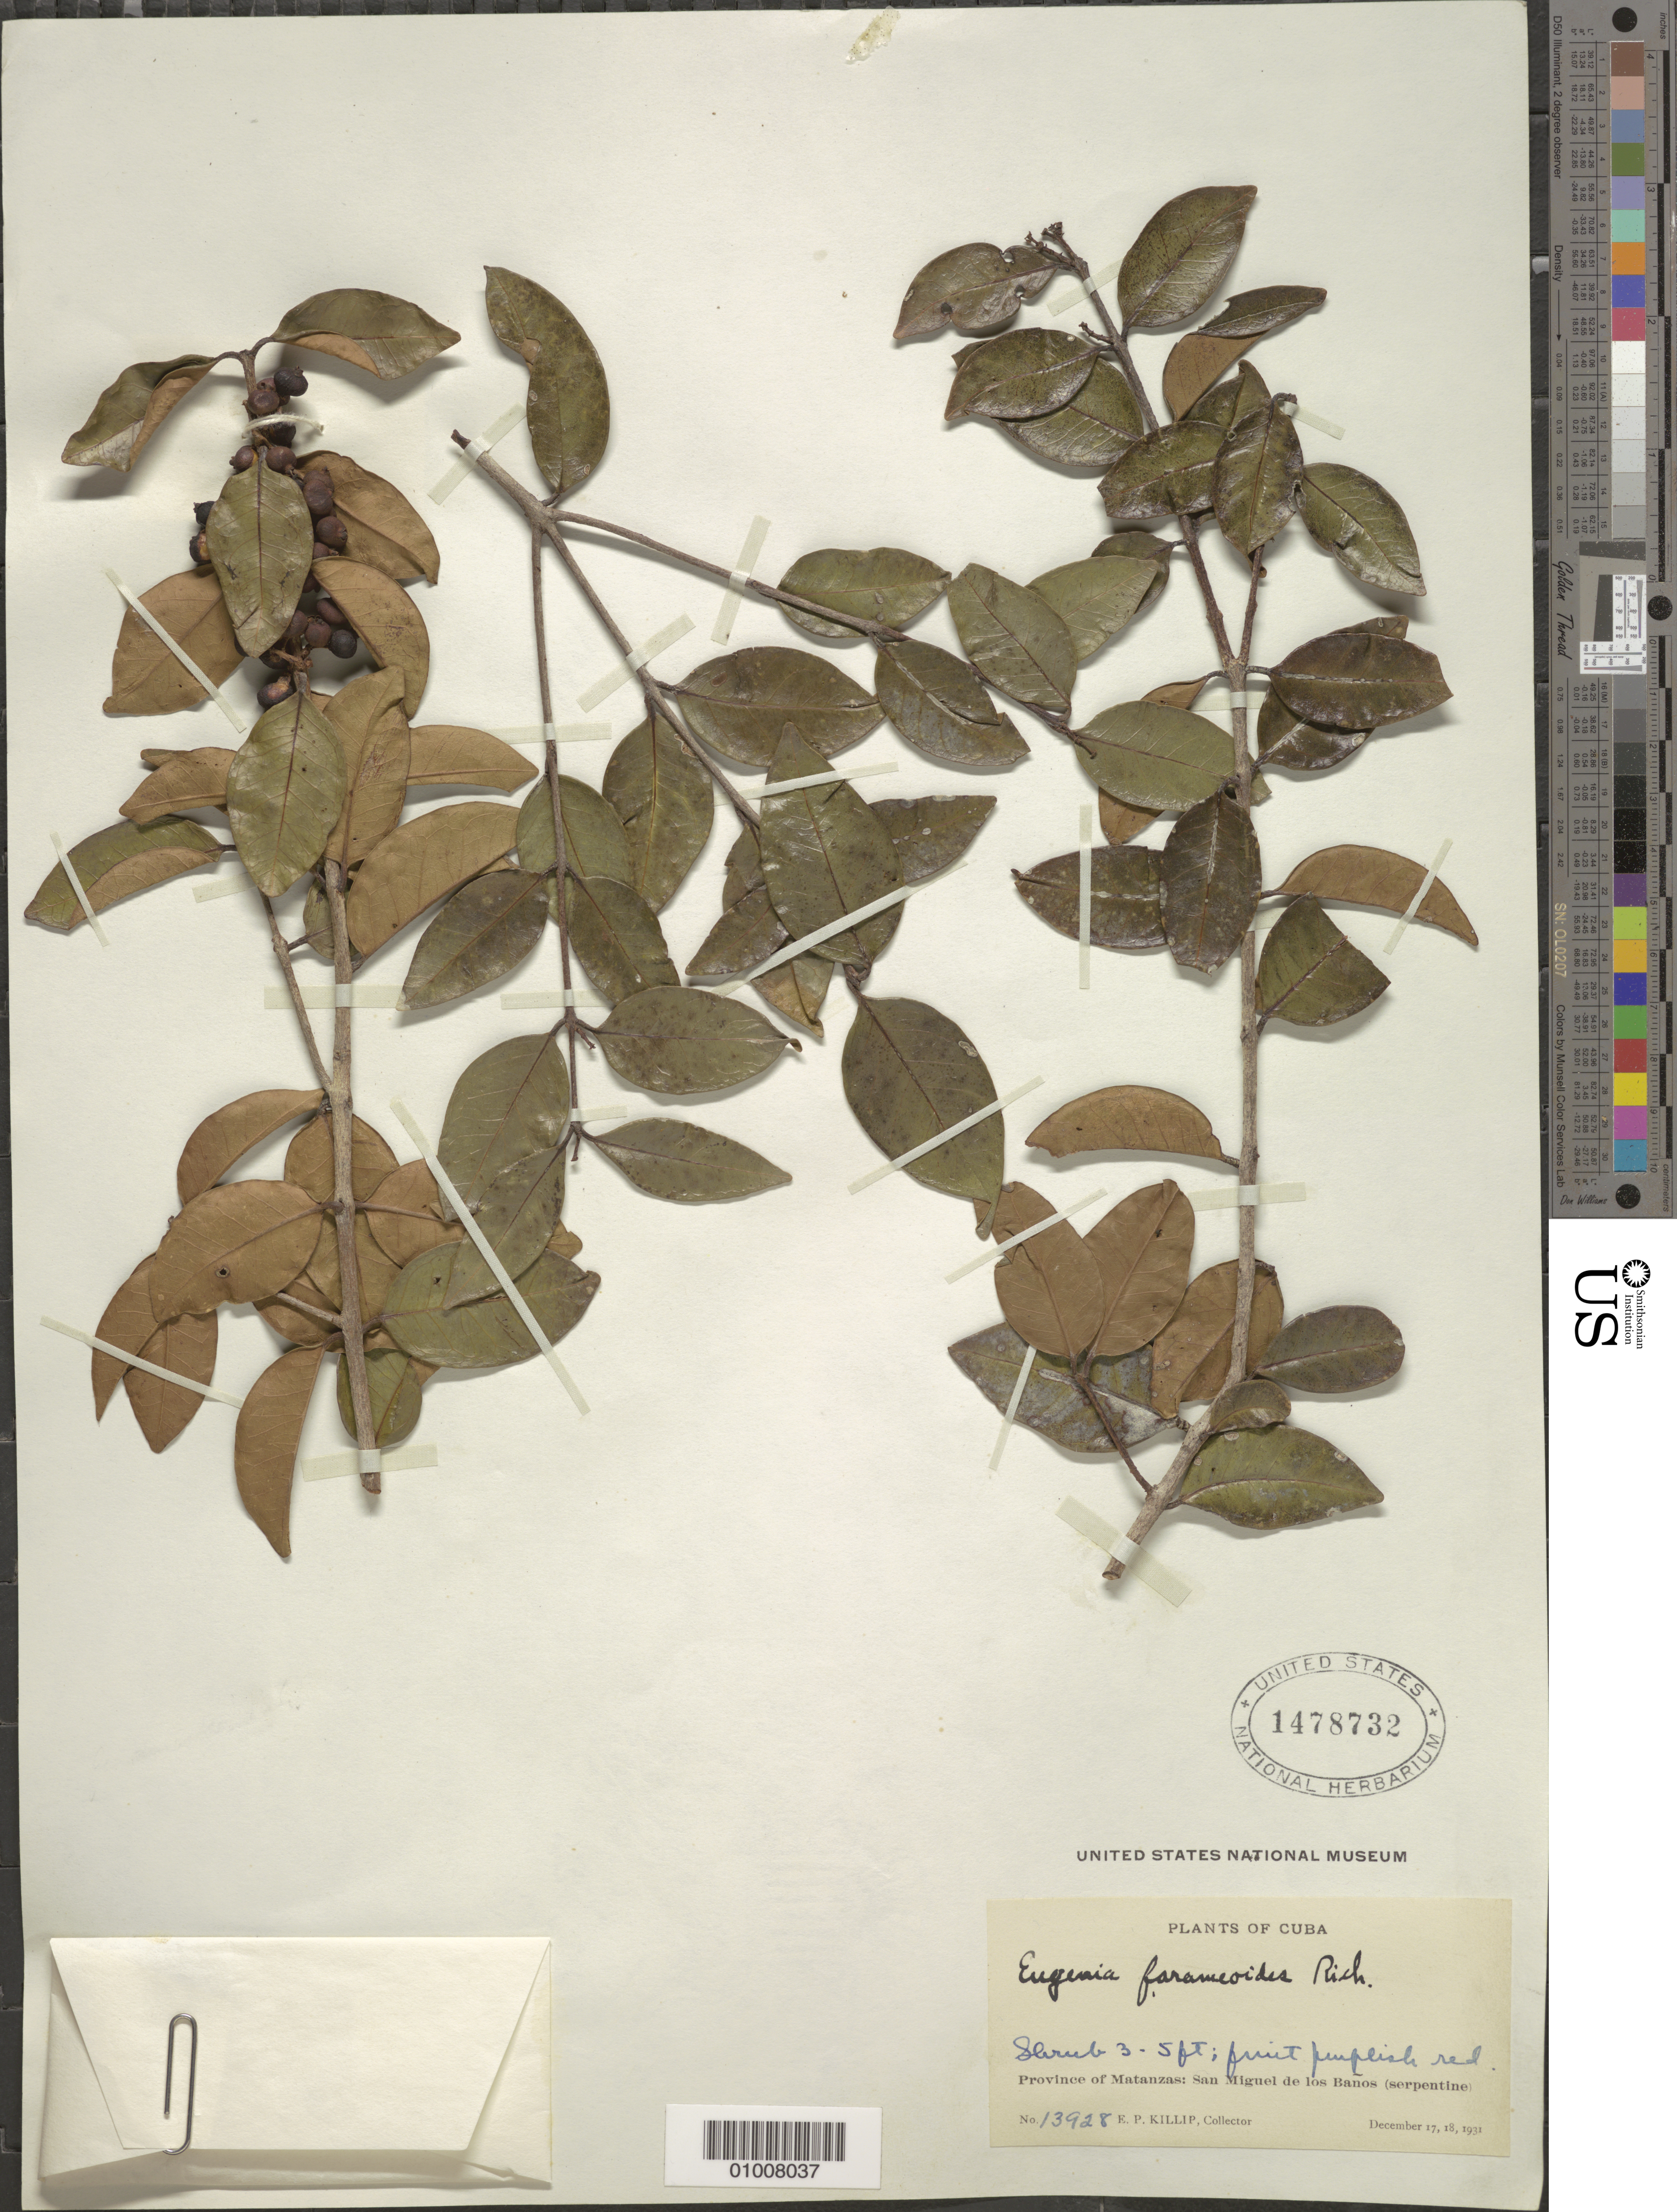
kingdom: Plantae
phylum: Tracheophyta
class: Magnoliopsida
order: Myrtales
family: Myrtaceae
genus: Eugenia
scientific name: Eugenia farameoides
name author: A. Rich.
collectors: E. P. Killip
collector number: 13928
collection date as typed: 17 Dec 1931 to 18 Dec 1931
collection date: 1931-12-17/1931-12-18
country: Cuba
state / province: Matanzas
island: Cuba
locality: San Miguel de los Banos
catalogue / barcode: US 1478732